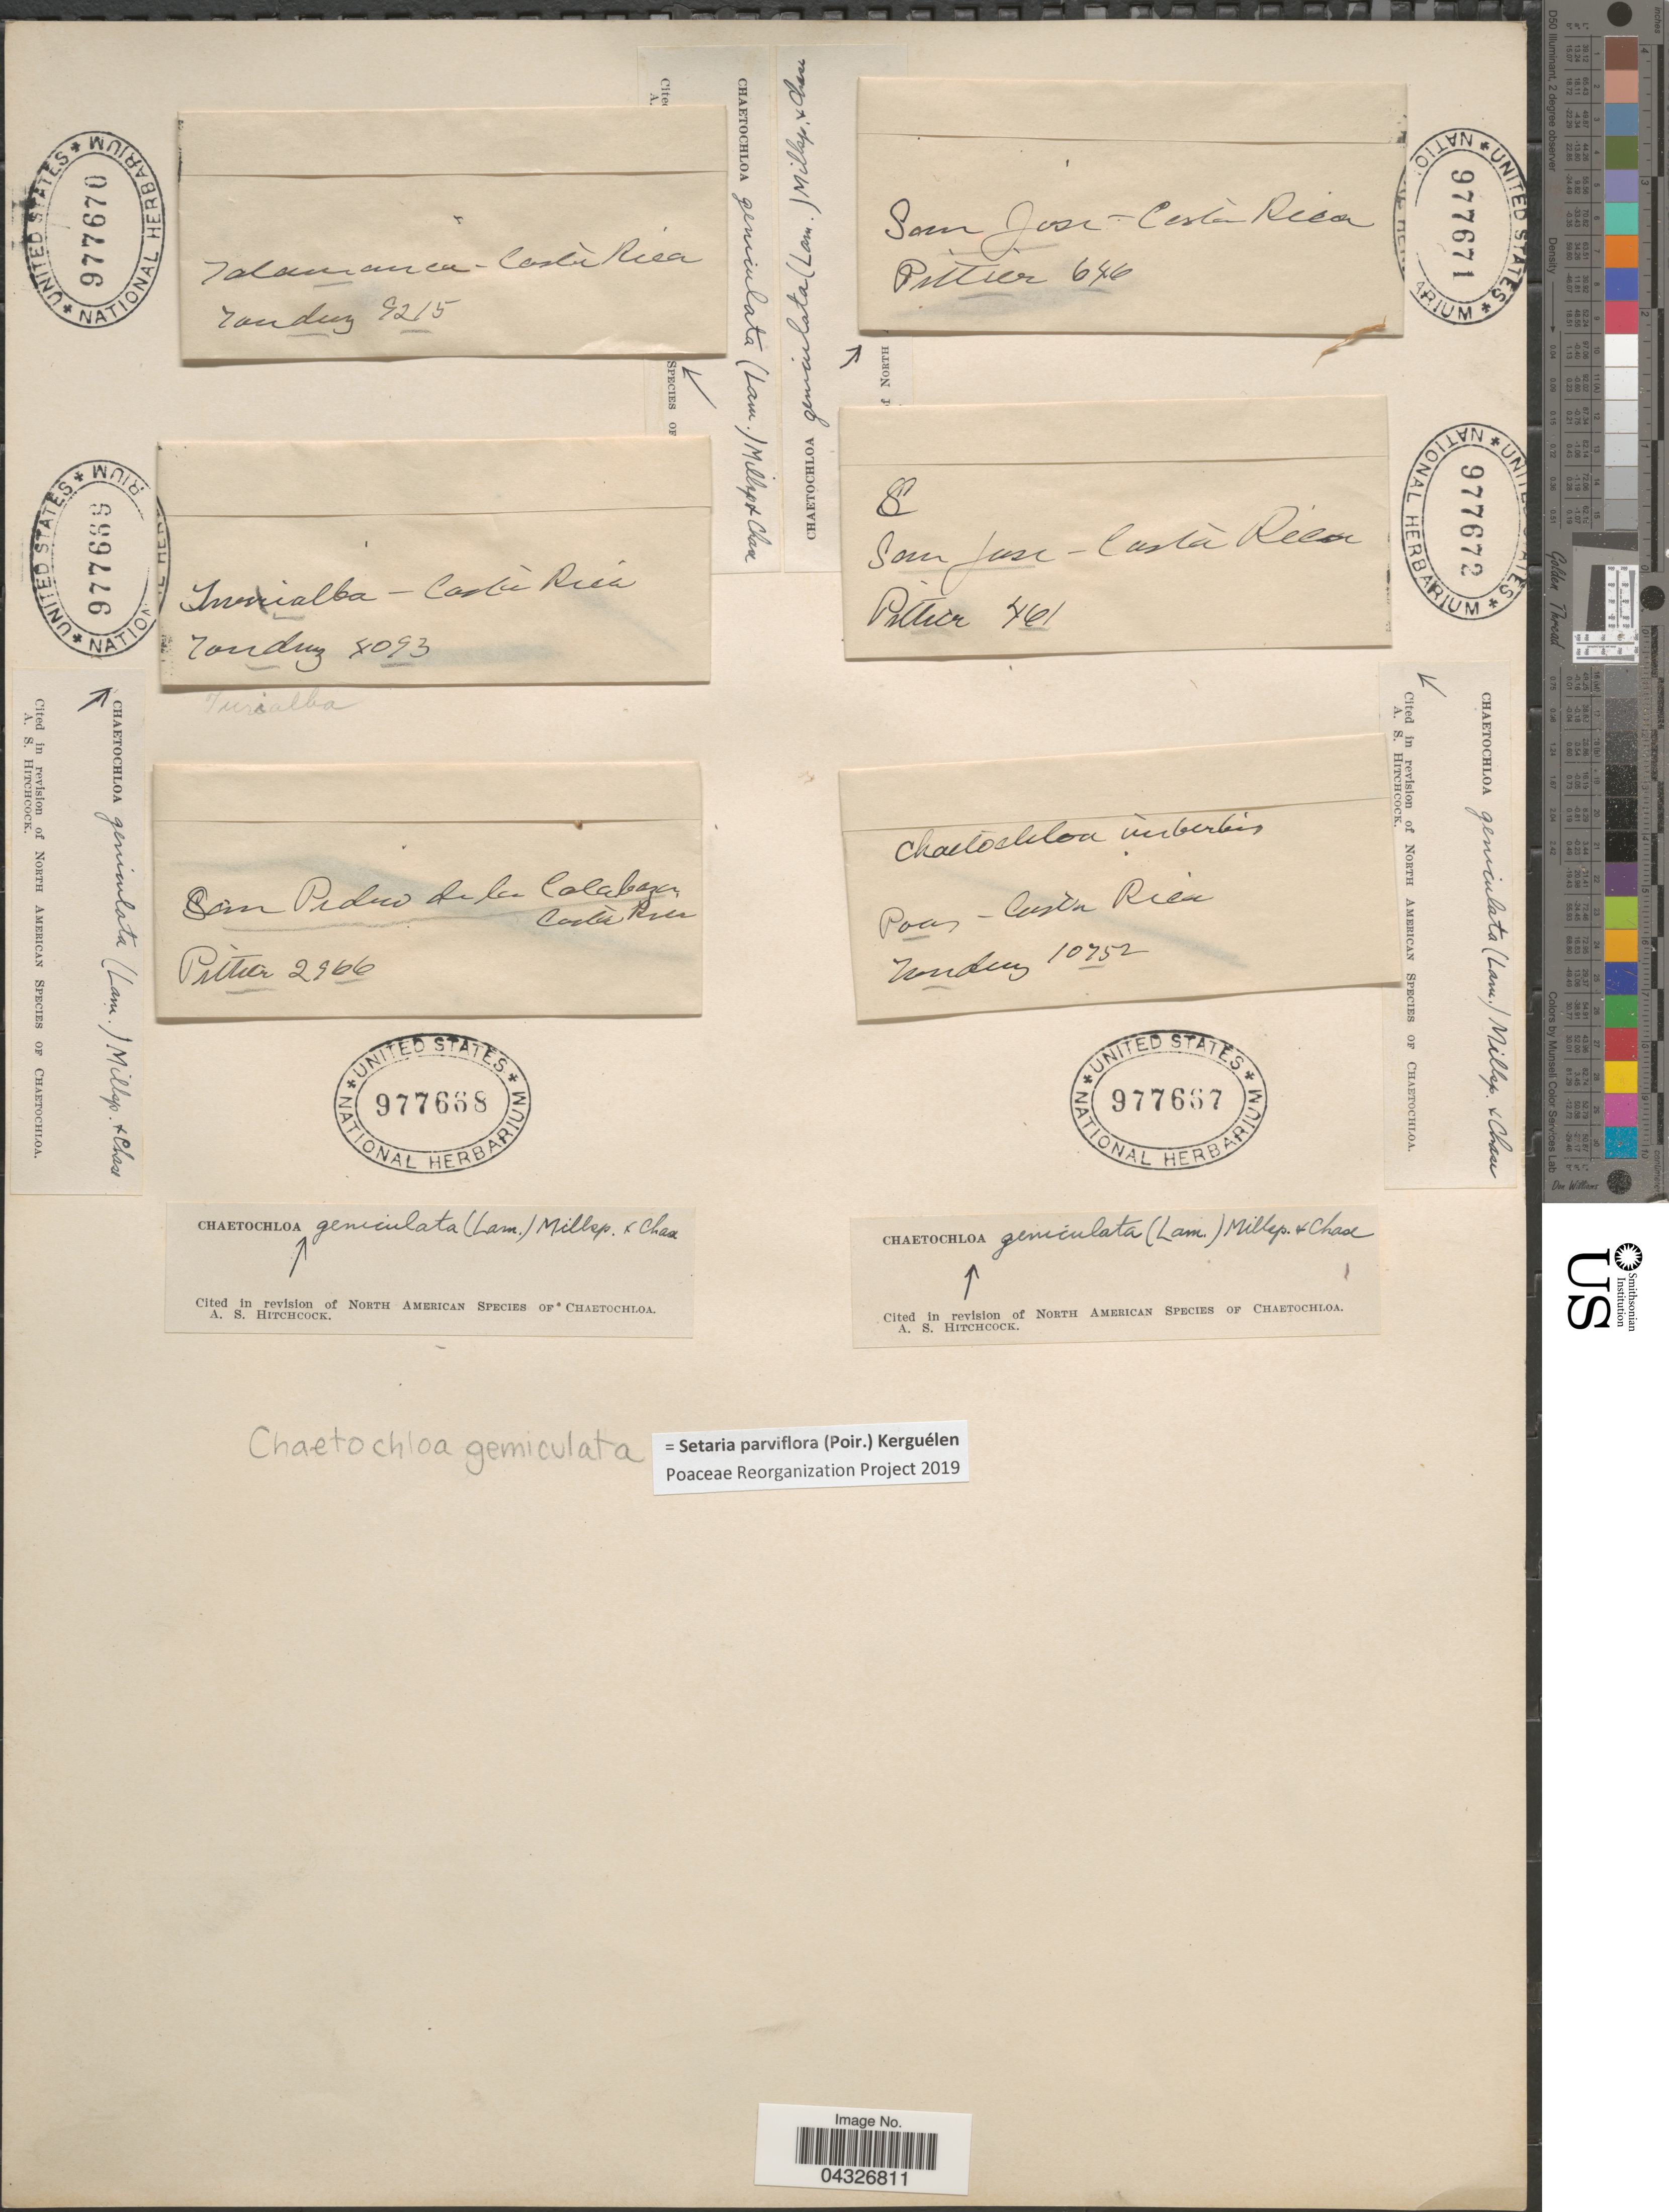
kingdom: Plantae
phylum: Tracheophyta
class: Liliopsida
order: Poales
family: Poaceae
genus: Setaria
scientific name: Setaria parviflora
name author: (Poir.) Kerguélen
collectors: Tonduz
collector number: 10752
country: Costa Rica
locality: Poas.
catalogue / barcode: US 977667-6